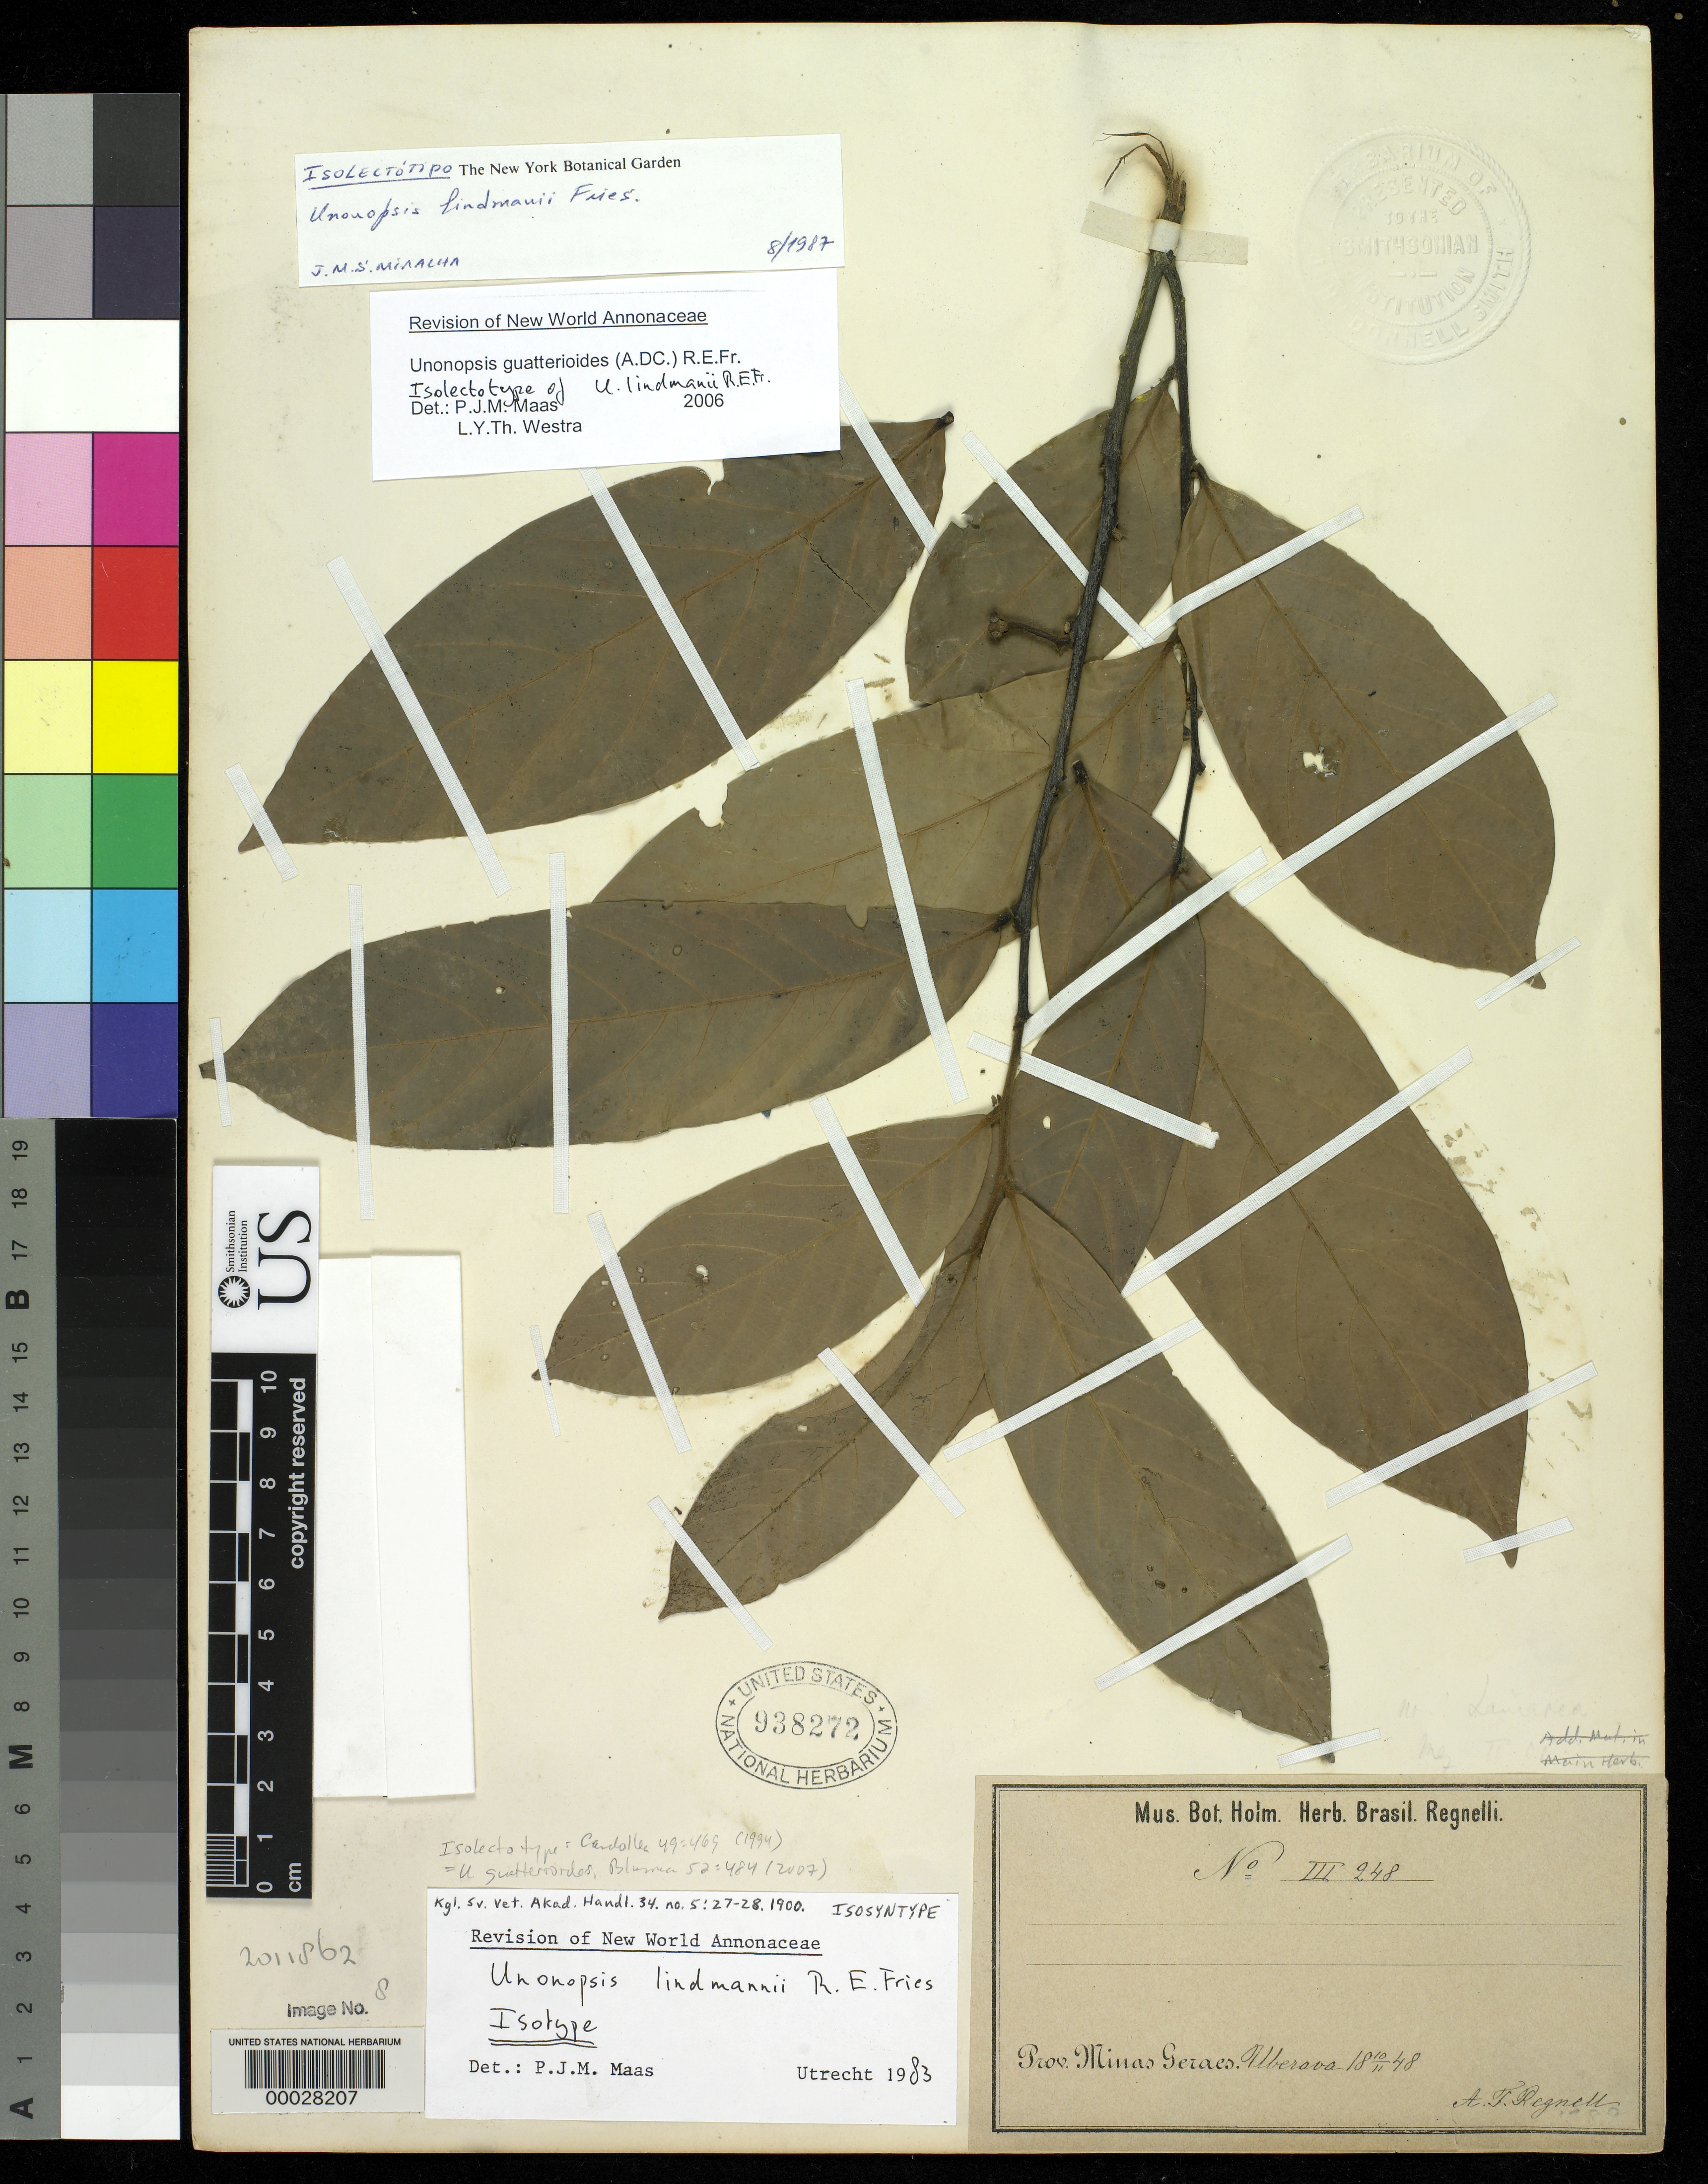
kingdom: Plantae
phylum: Tracheophyta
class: Magnoliopsida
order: Magnoliales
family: Annonaceae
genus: Unonopsis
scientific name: Unonopsis lindmanii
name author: R.E. Fr.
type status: Isolectotype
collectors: A. F. Regnell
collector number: III 248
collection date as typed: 10 Nov 1848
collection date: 1848-11-10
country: Brazil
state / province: Minas Gerais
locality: Uberava.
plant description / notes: Currently accepted name as cited by Maas & Westra, Blumea 52: 484 (2007).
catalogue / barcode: US 938272